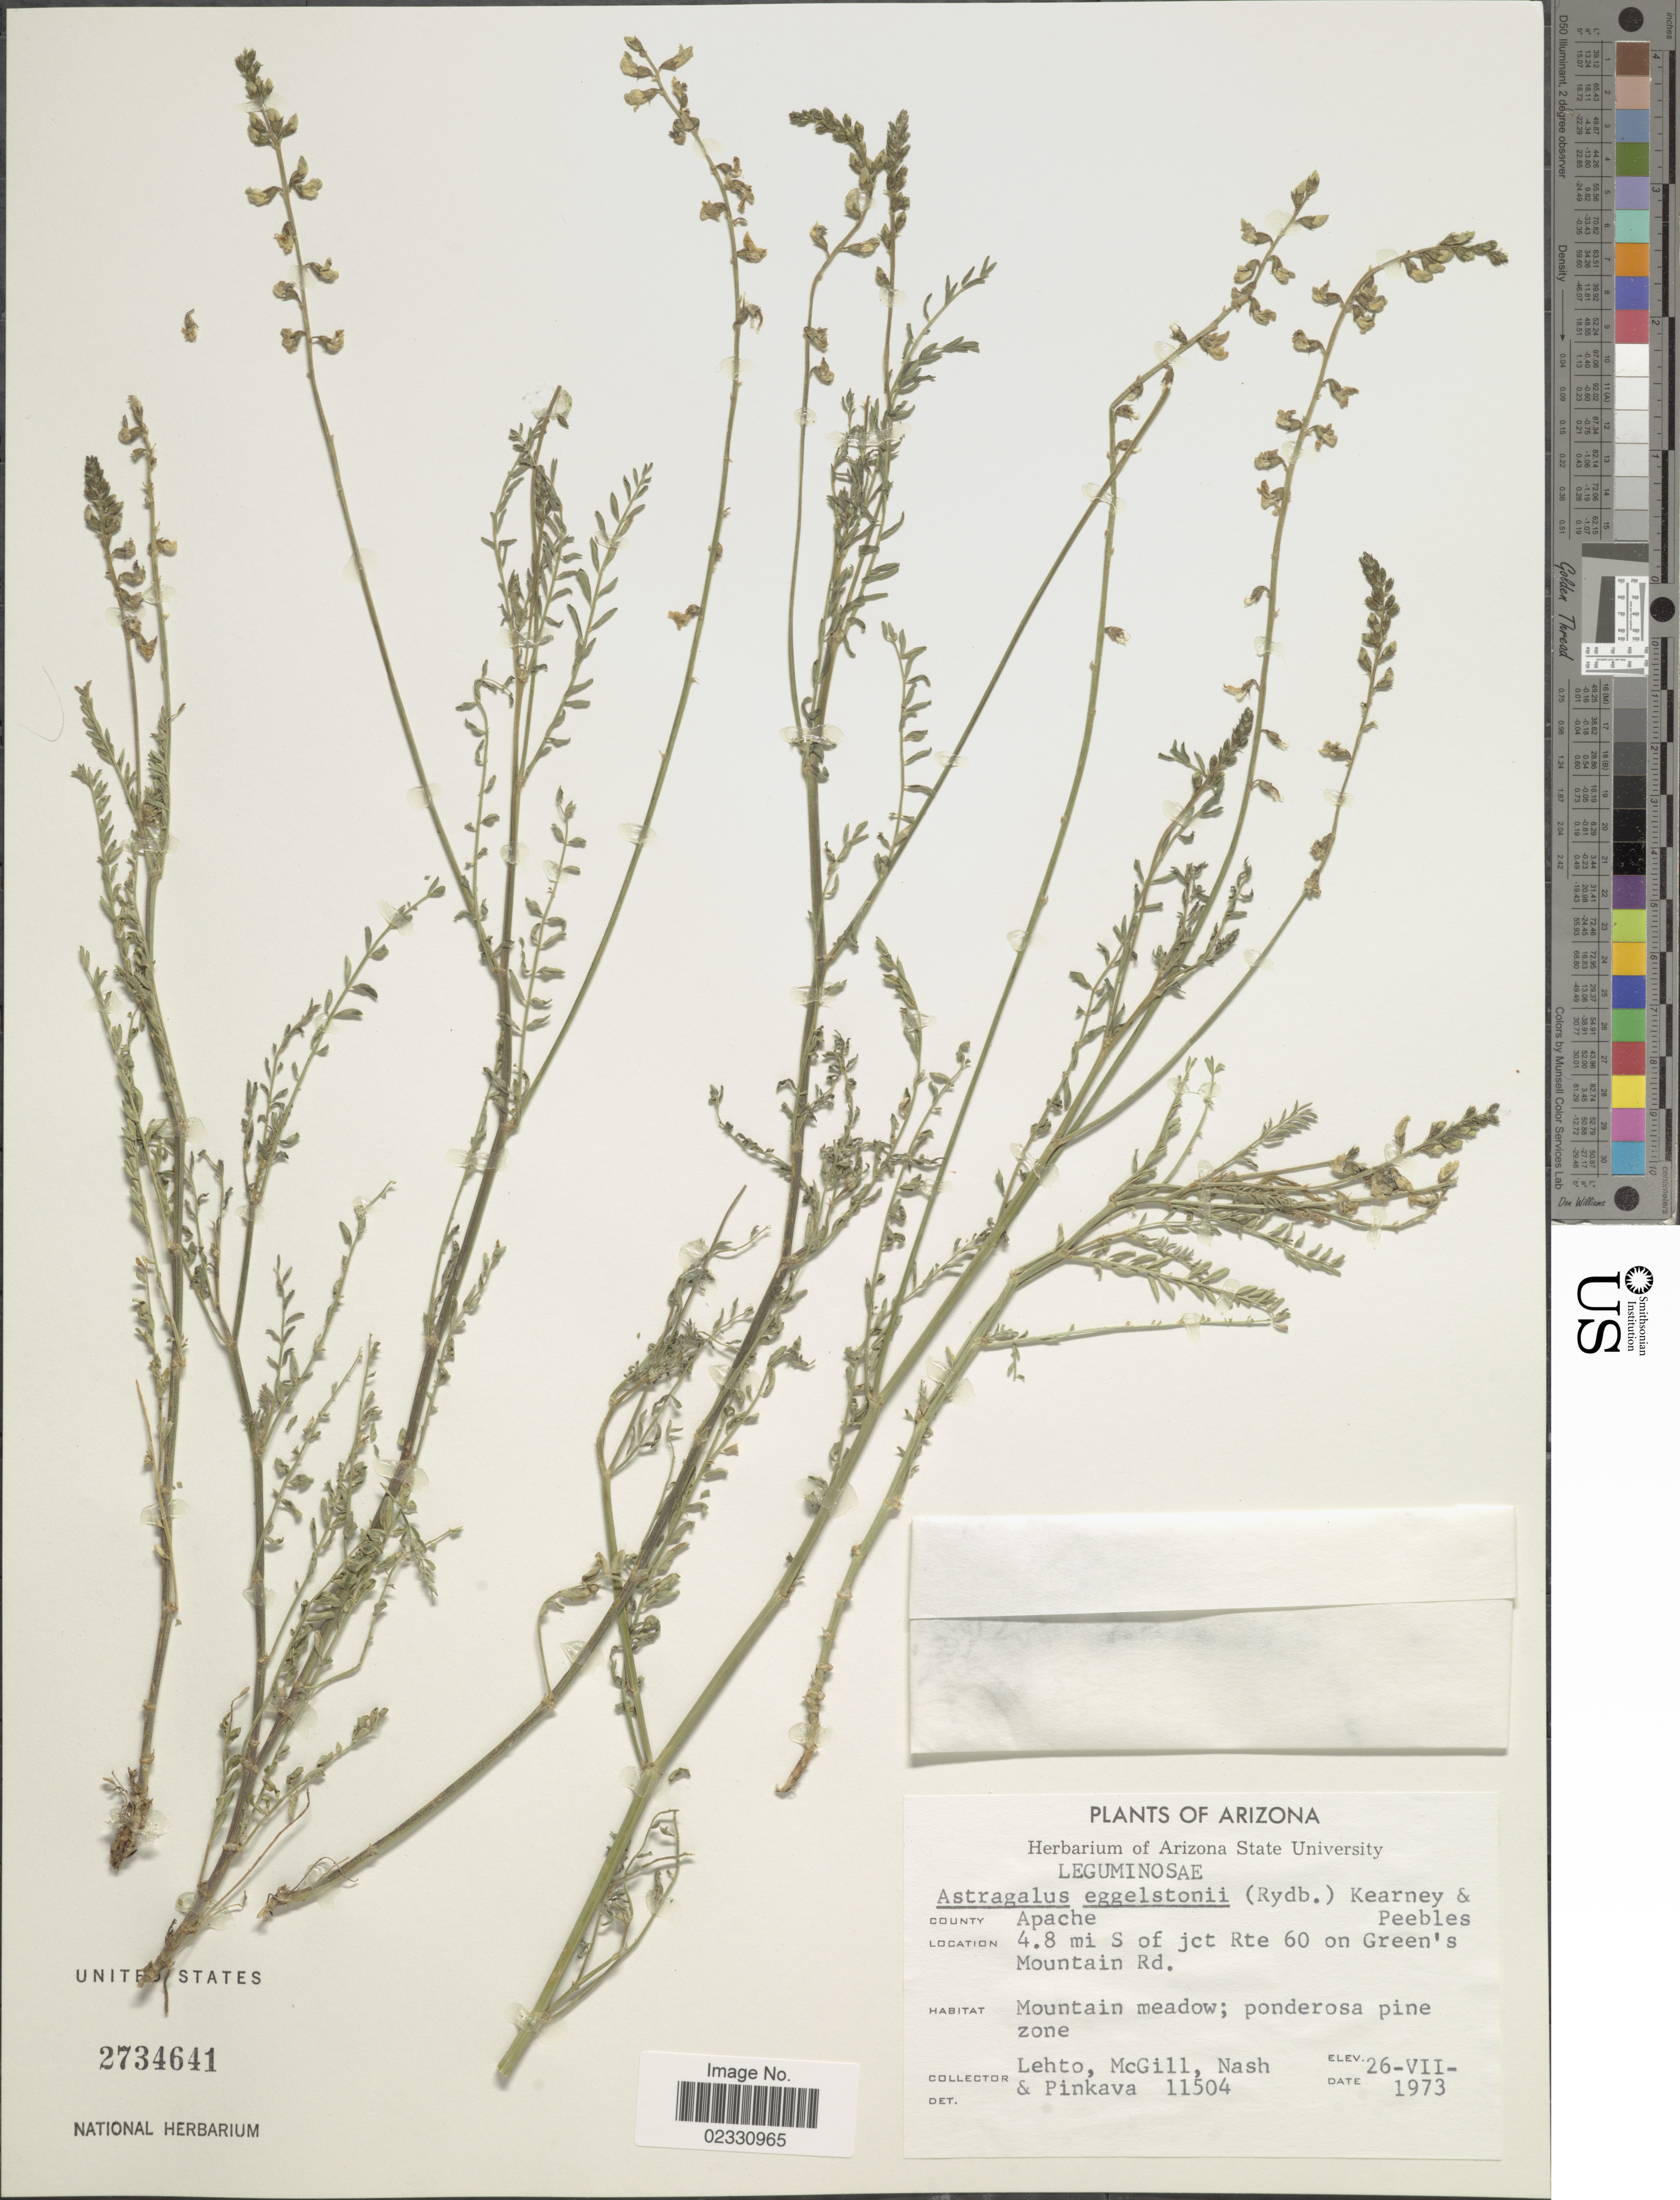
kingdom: Plantae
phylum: Tracheophyta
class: Magnoliopsida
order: Fabales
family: Fabaceae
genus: Astragalus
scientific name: Astragalus egglestonii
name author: (Rydb.) Kearney & Peebles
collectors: -. Lehto, -. McGill, -- Nash & -. Pinkava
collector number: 11504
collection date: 1973-07-26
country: United States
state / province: Arizona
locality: County Apache, 4.8 mi S of jct Rte 60 on Green's Mountain Rd, Mountains meadow; ponderosa pine zone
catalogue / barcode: US 2734641